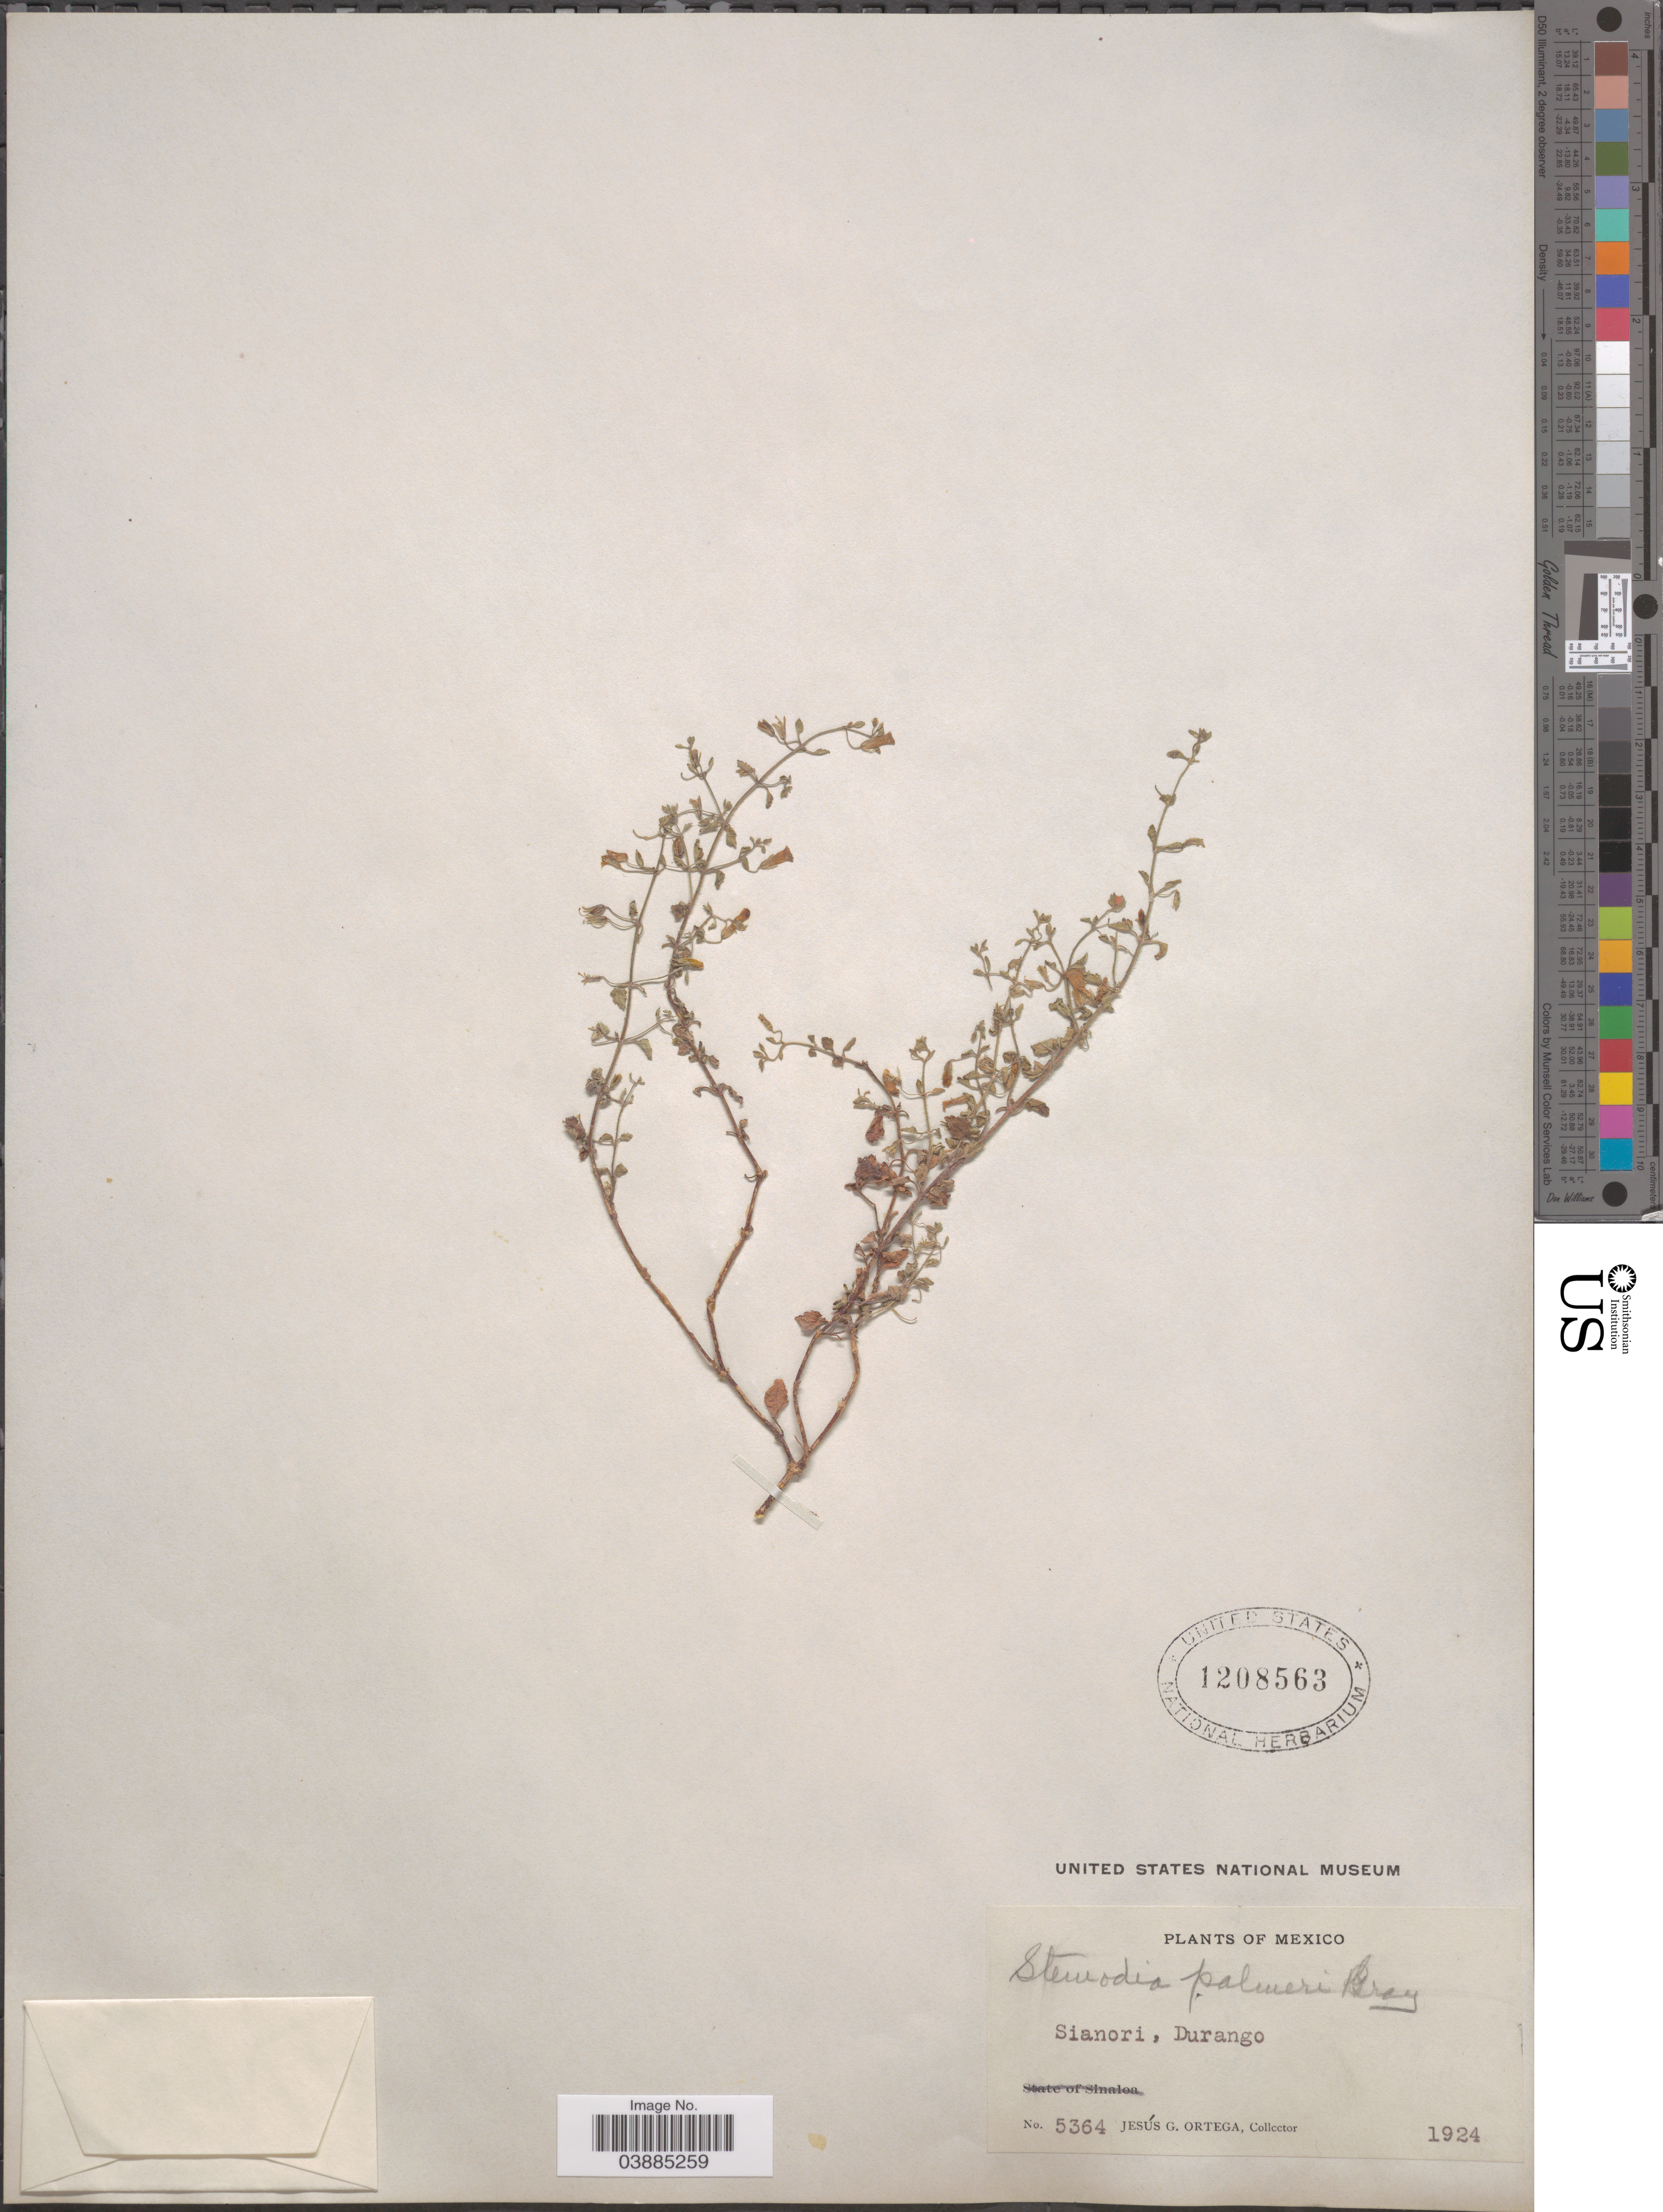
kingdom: Plantae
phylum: Tracheophyta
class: Magnoliopsida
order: Lamiales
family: Plantaginaceae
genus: Stemodia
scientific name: Stemodia parviflora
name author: W.T. Aiton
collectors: J. Ortega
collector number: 5364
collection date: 1924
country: Mexico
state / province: Durango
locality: Sianori.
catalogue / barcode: US 1208563